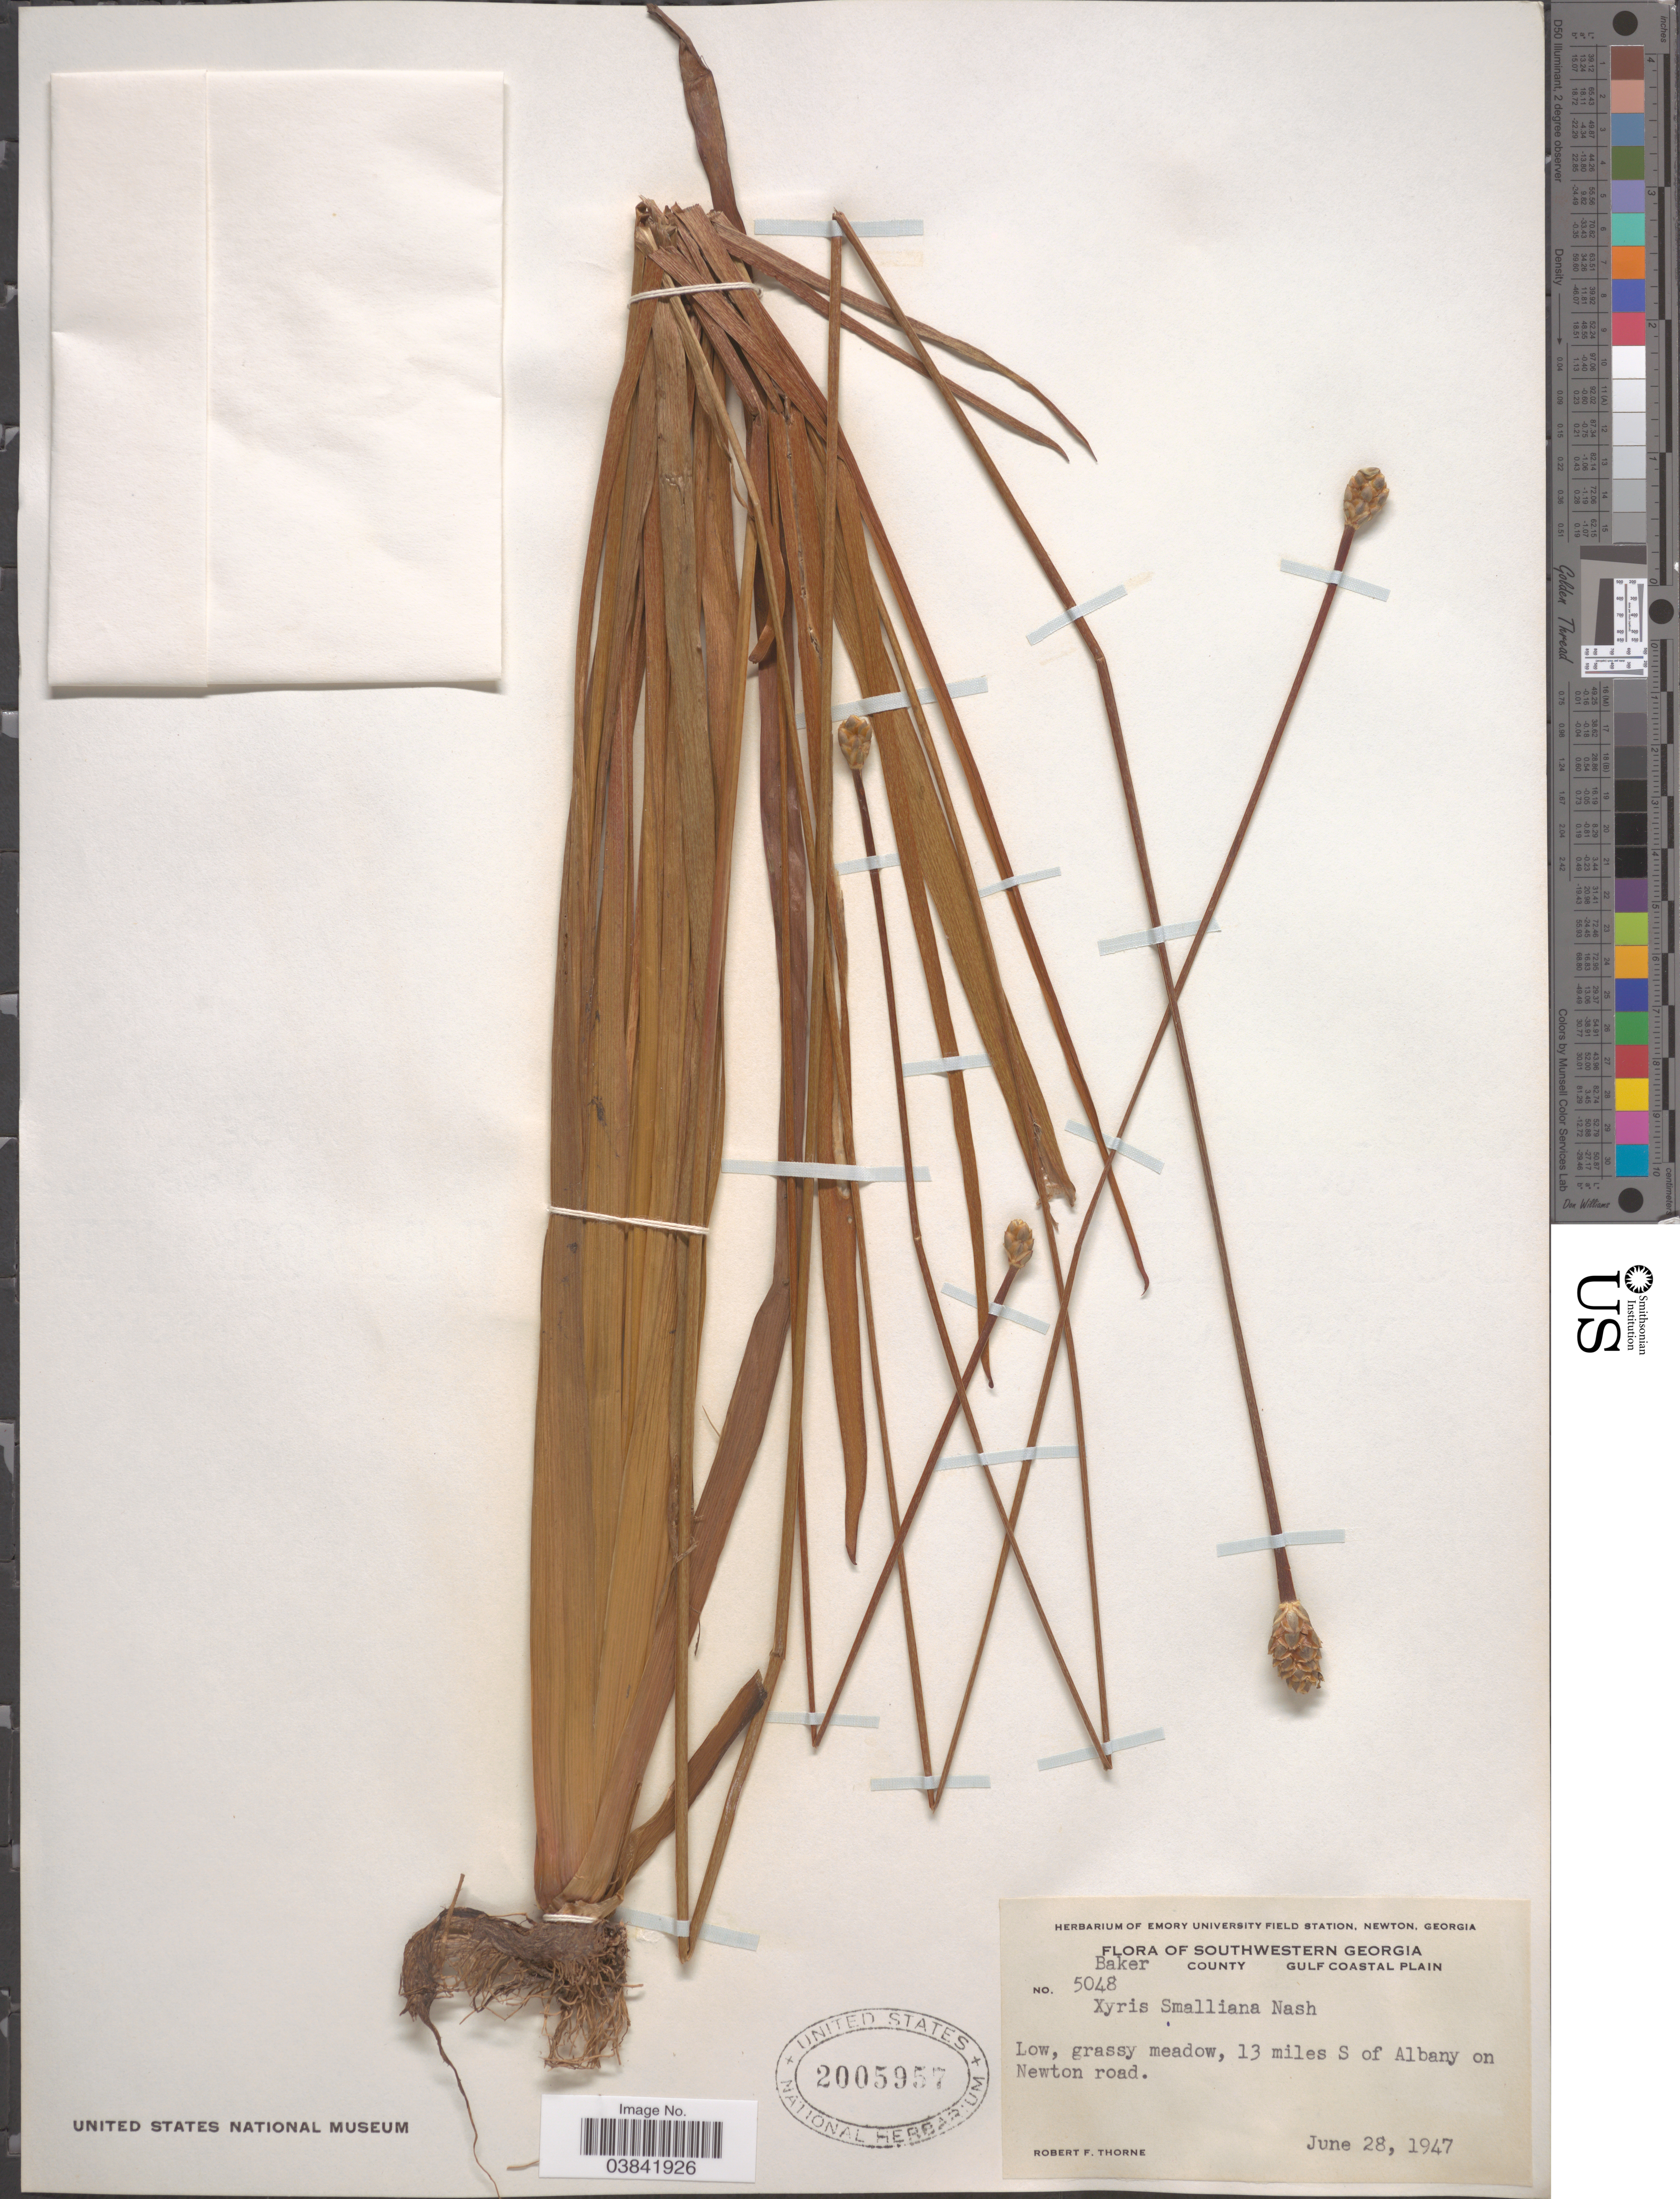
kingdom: Plantae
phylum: Tracheophyta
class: Liliopsida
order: Poales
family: Xyridaceae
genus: Xyris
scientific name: Xyris smalliana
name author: Nash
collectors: R. F. Thorne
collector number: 5048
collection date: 1947-06-28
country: United States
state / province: Georgia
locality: Southwestern Georgia. Baker County Gulf Coastal Plain. 13 miles S of Albany on Newton road.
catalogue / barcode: US 2005957